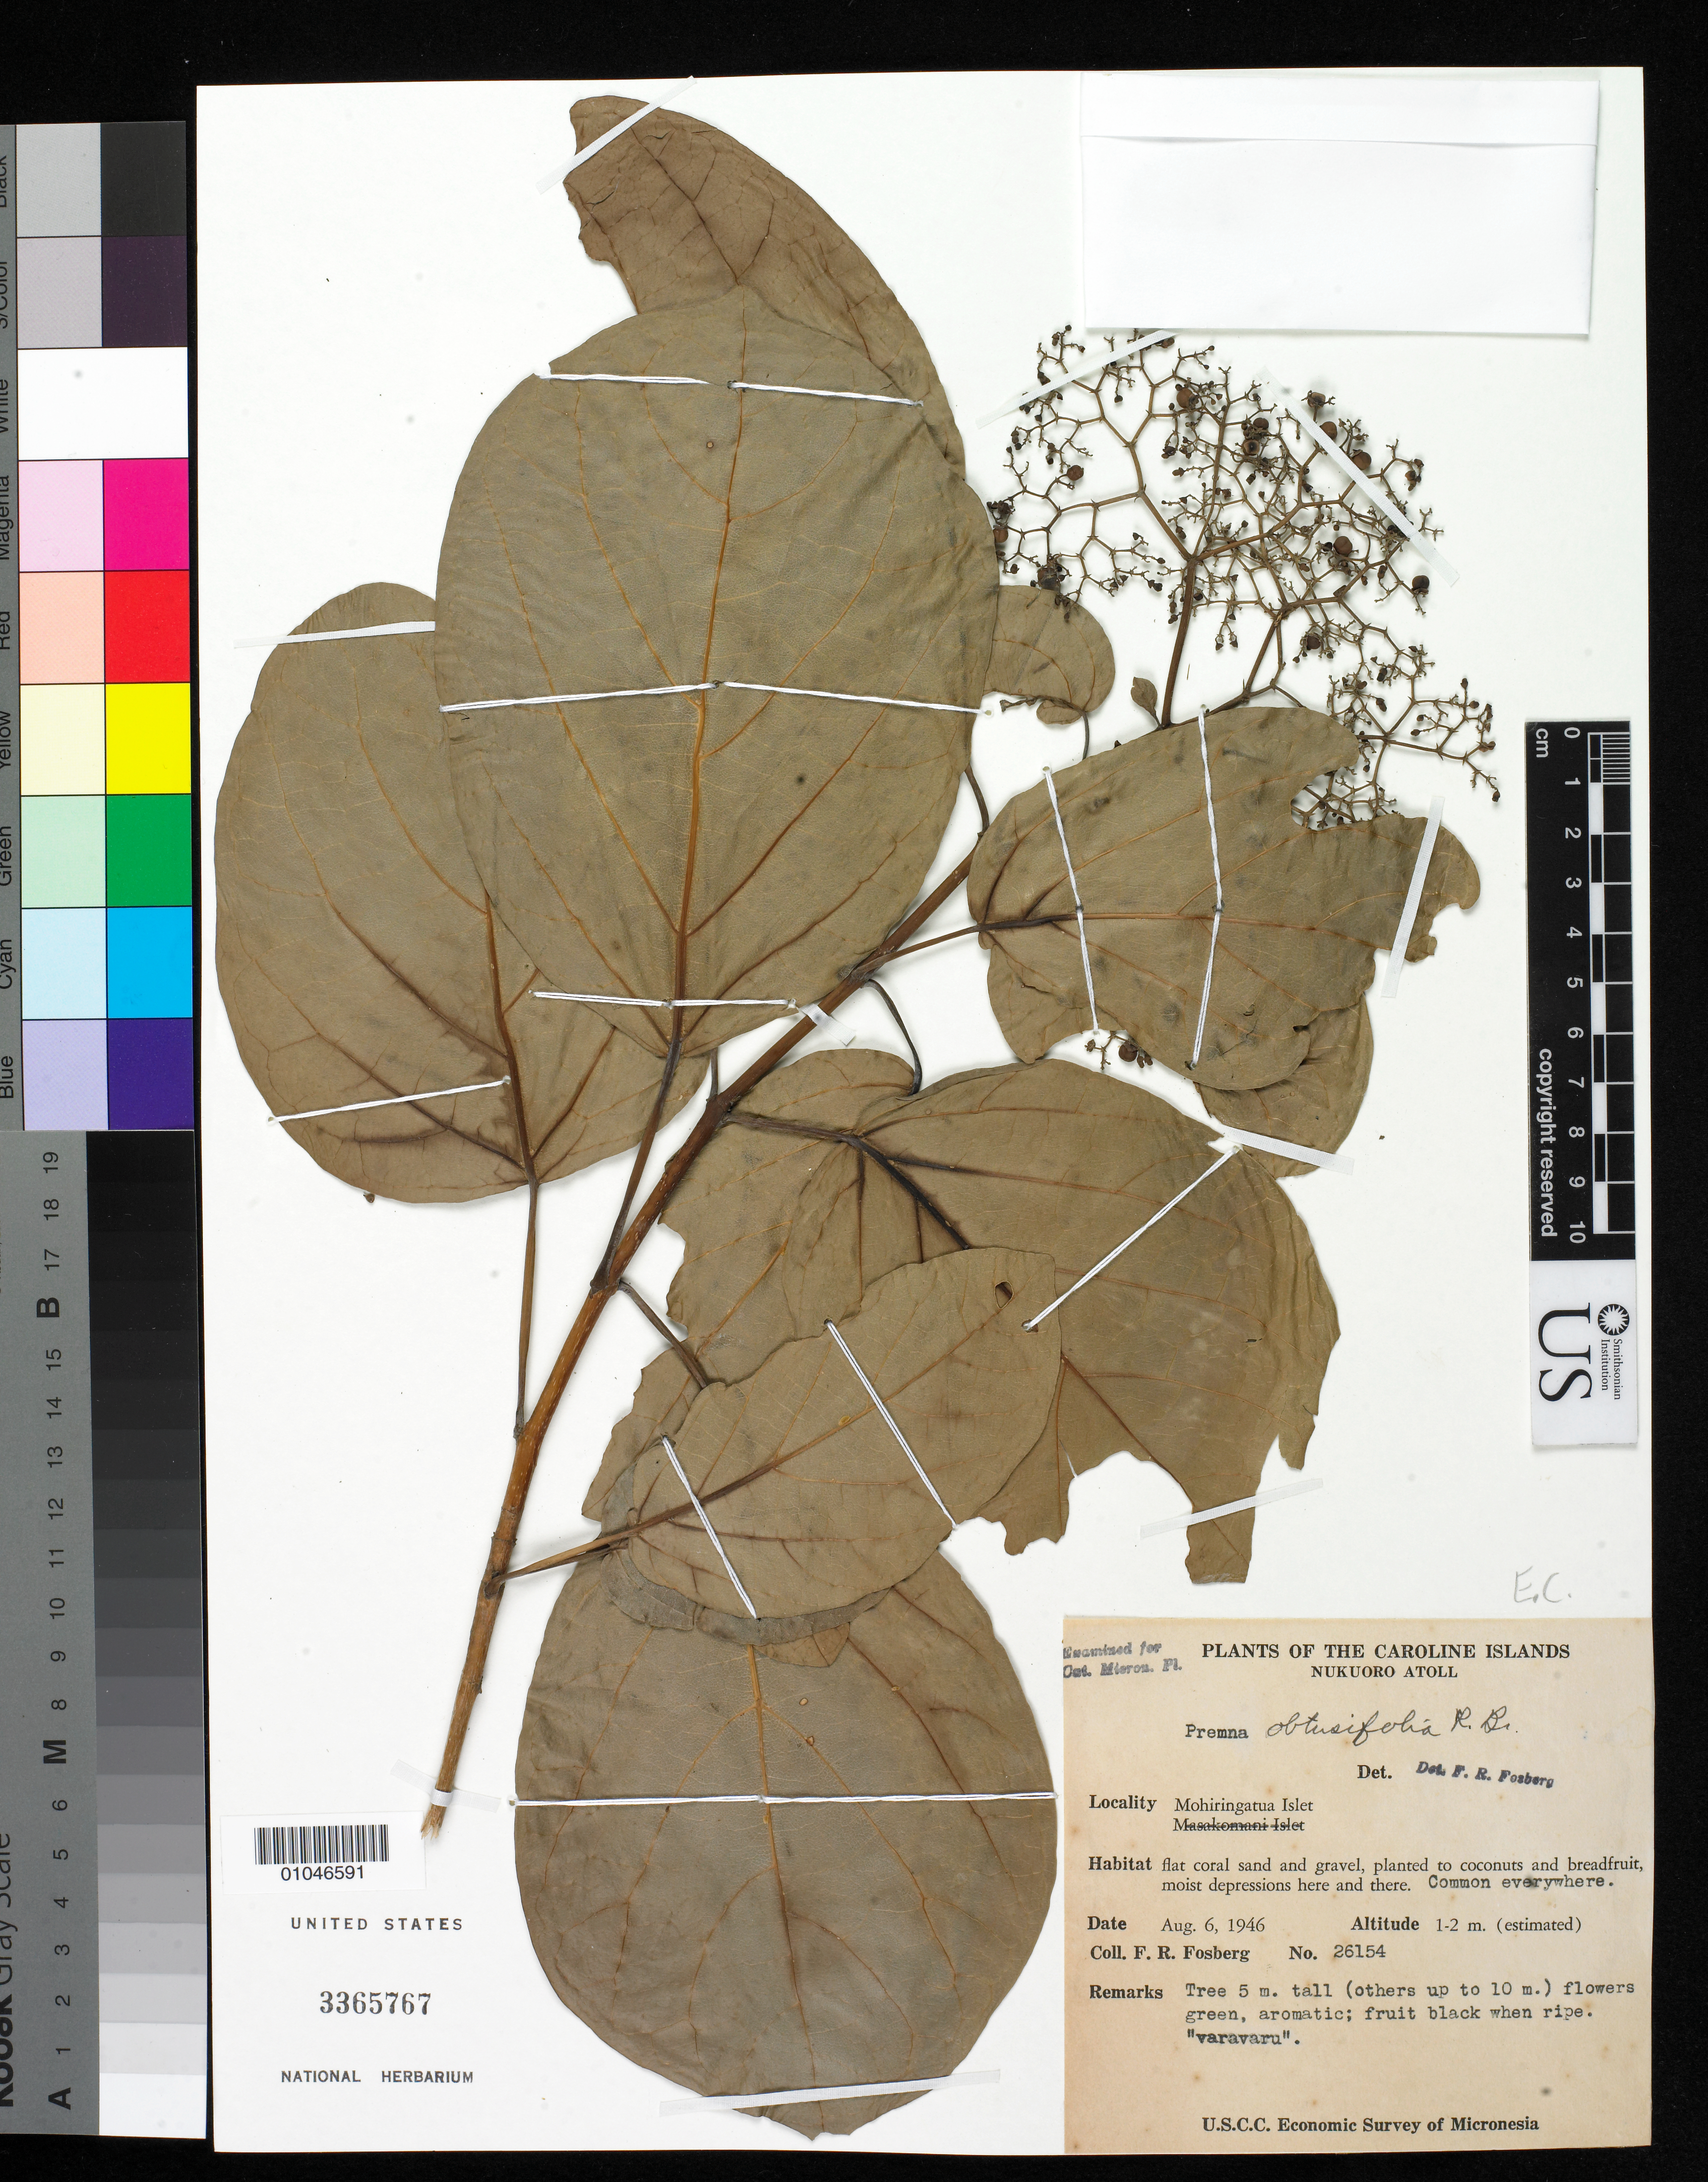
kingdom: Plantae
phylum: Tracheophyta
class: Magnoliopsida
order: Lamiales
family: Lamiaceae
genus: Premna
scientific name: Premna obtusifolia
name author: R. Br.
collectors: F. R. Fosberg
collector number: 26154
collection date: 1946-08-06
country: Micronesia, Federated States of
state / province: Pohnpei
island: Nukuoro Atoll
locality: Mohiringatua Islet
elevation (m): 1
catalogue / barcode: US 3365767